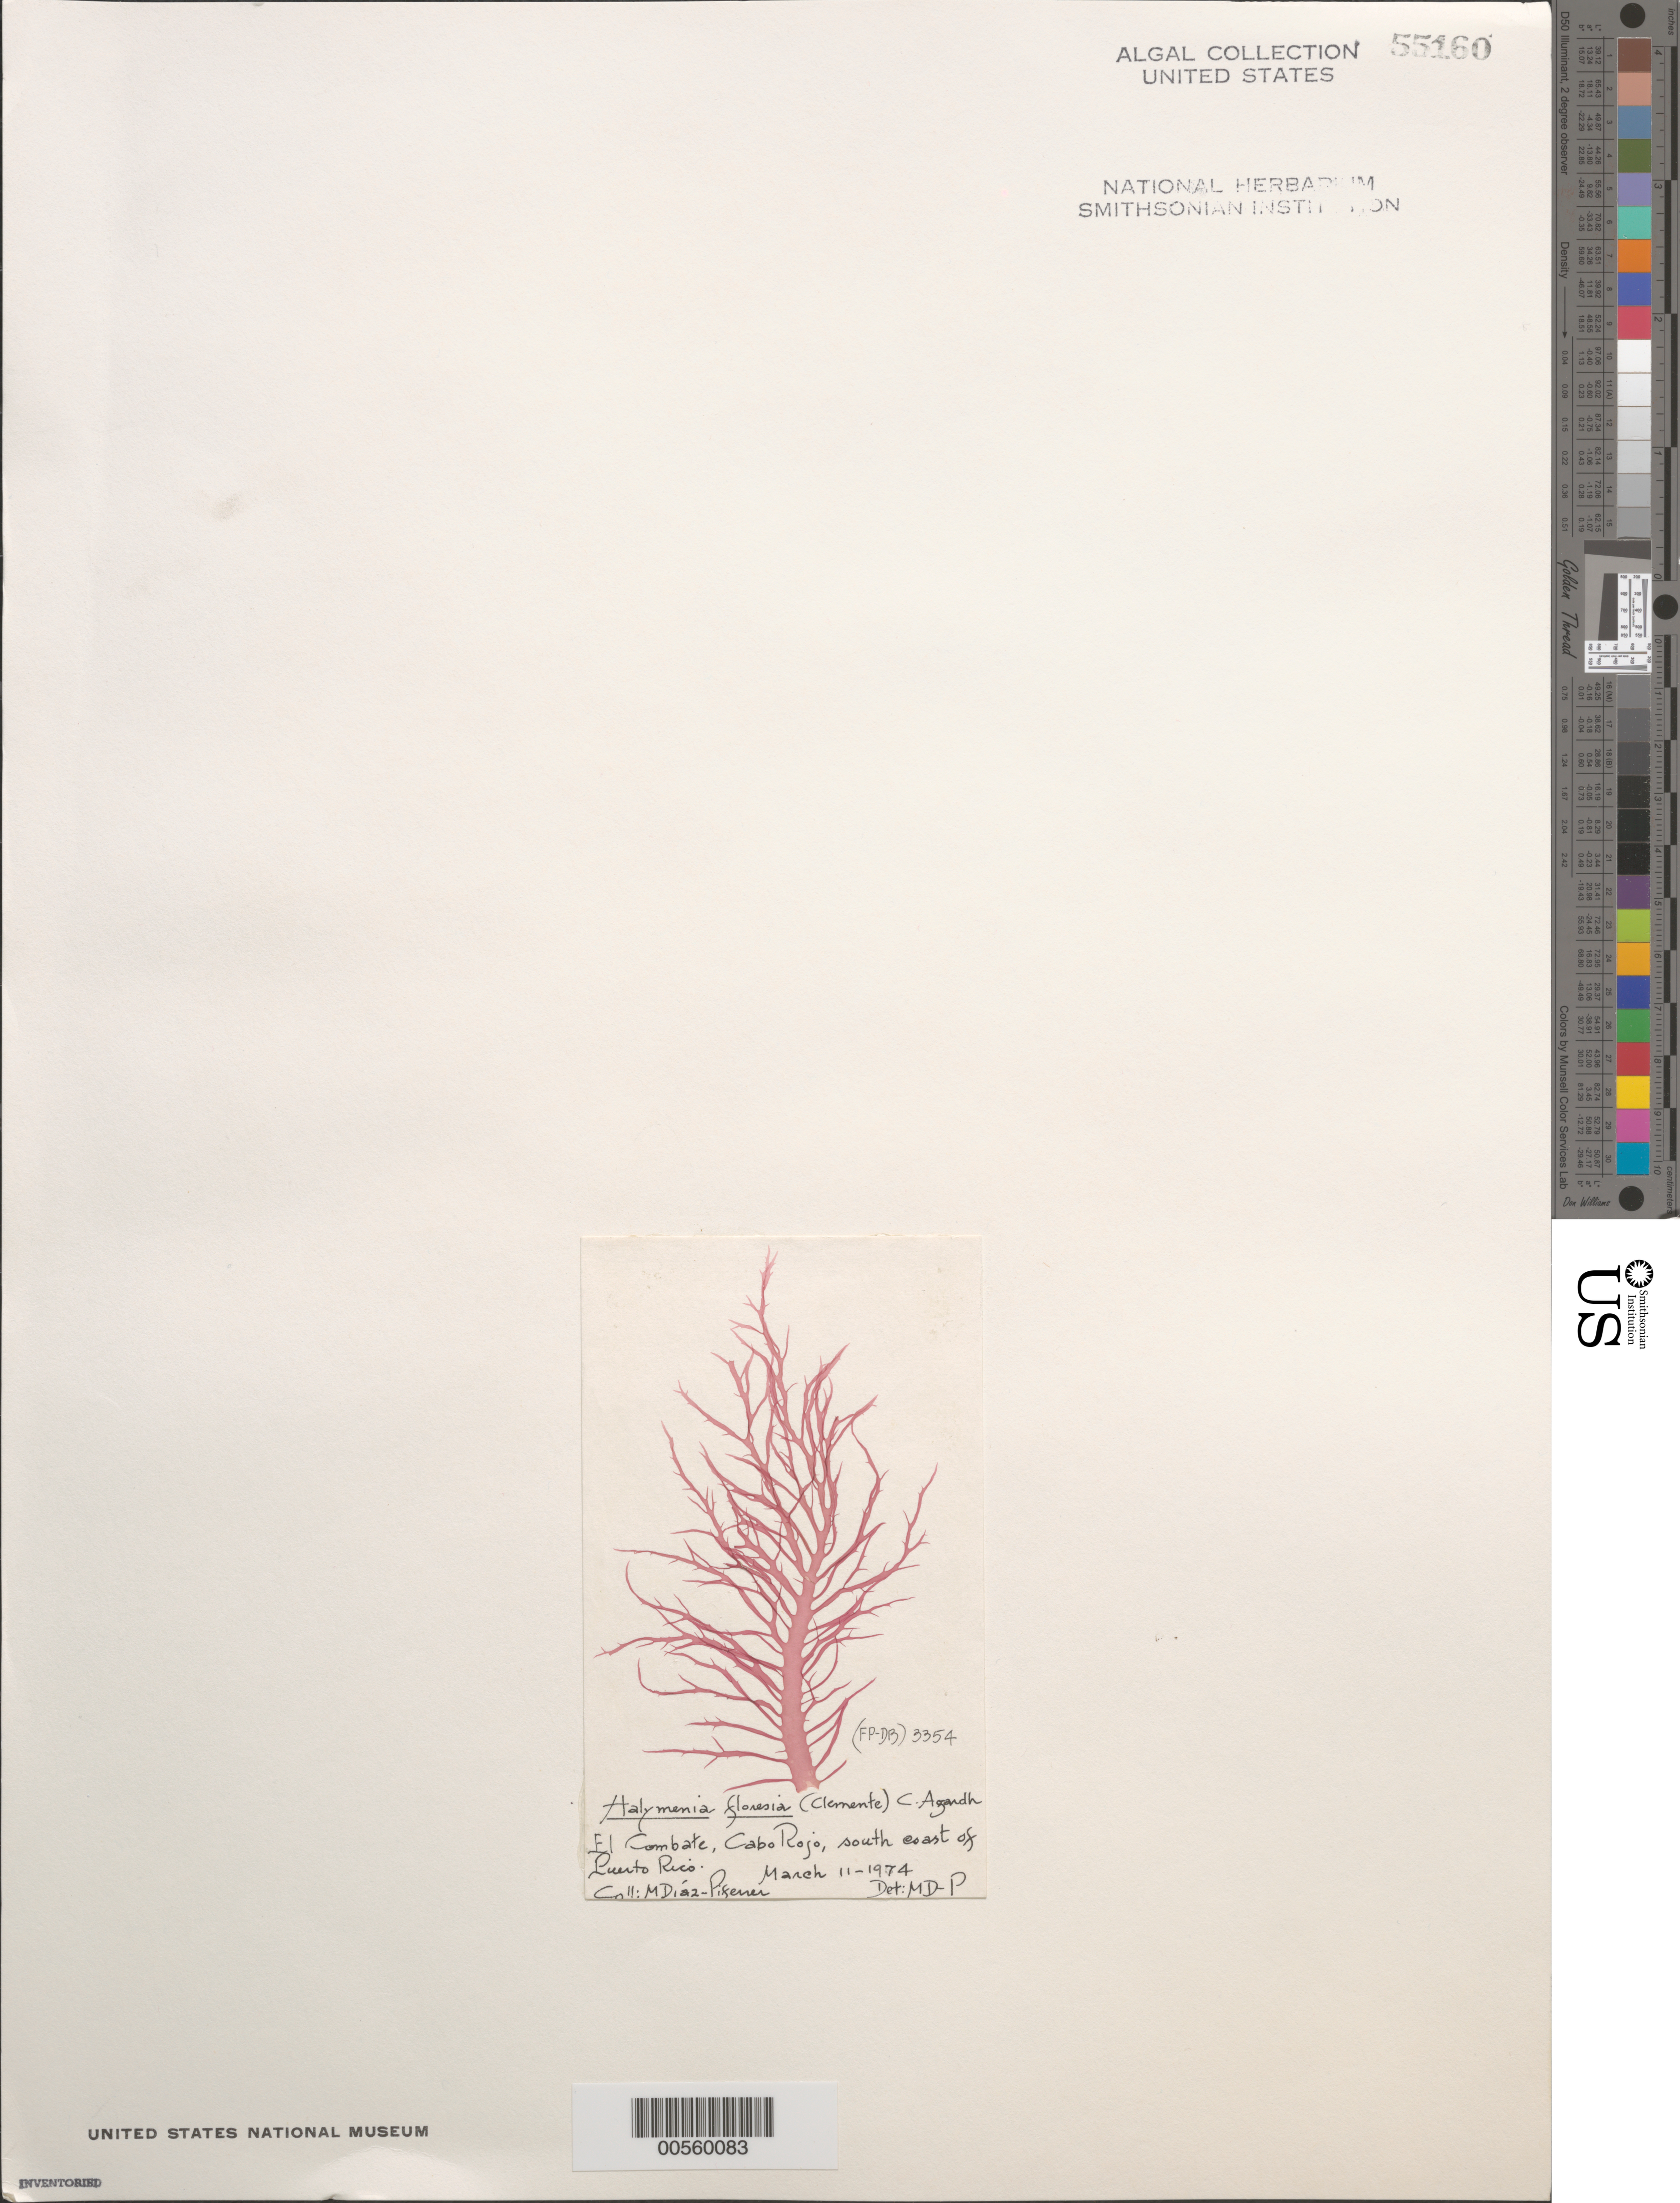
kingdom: Plantae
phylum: Rhodophyta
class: Florideophyceae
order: Halymeniales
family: Halymeniaceae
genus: Halymenia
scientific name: Halymenia floresii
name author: (Clemente) C. Agardh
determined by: Diaz-Piferrer, M.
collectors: M. Diaz-Piferrer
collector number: (fp-db) 3354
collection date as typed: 11 Mar 1974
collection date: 1974-03-11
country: Puerto Rico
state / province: Cabo Rojo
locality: El combate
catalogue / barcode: US 55160